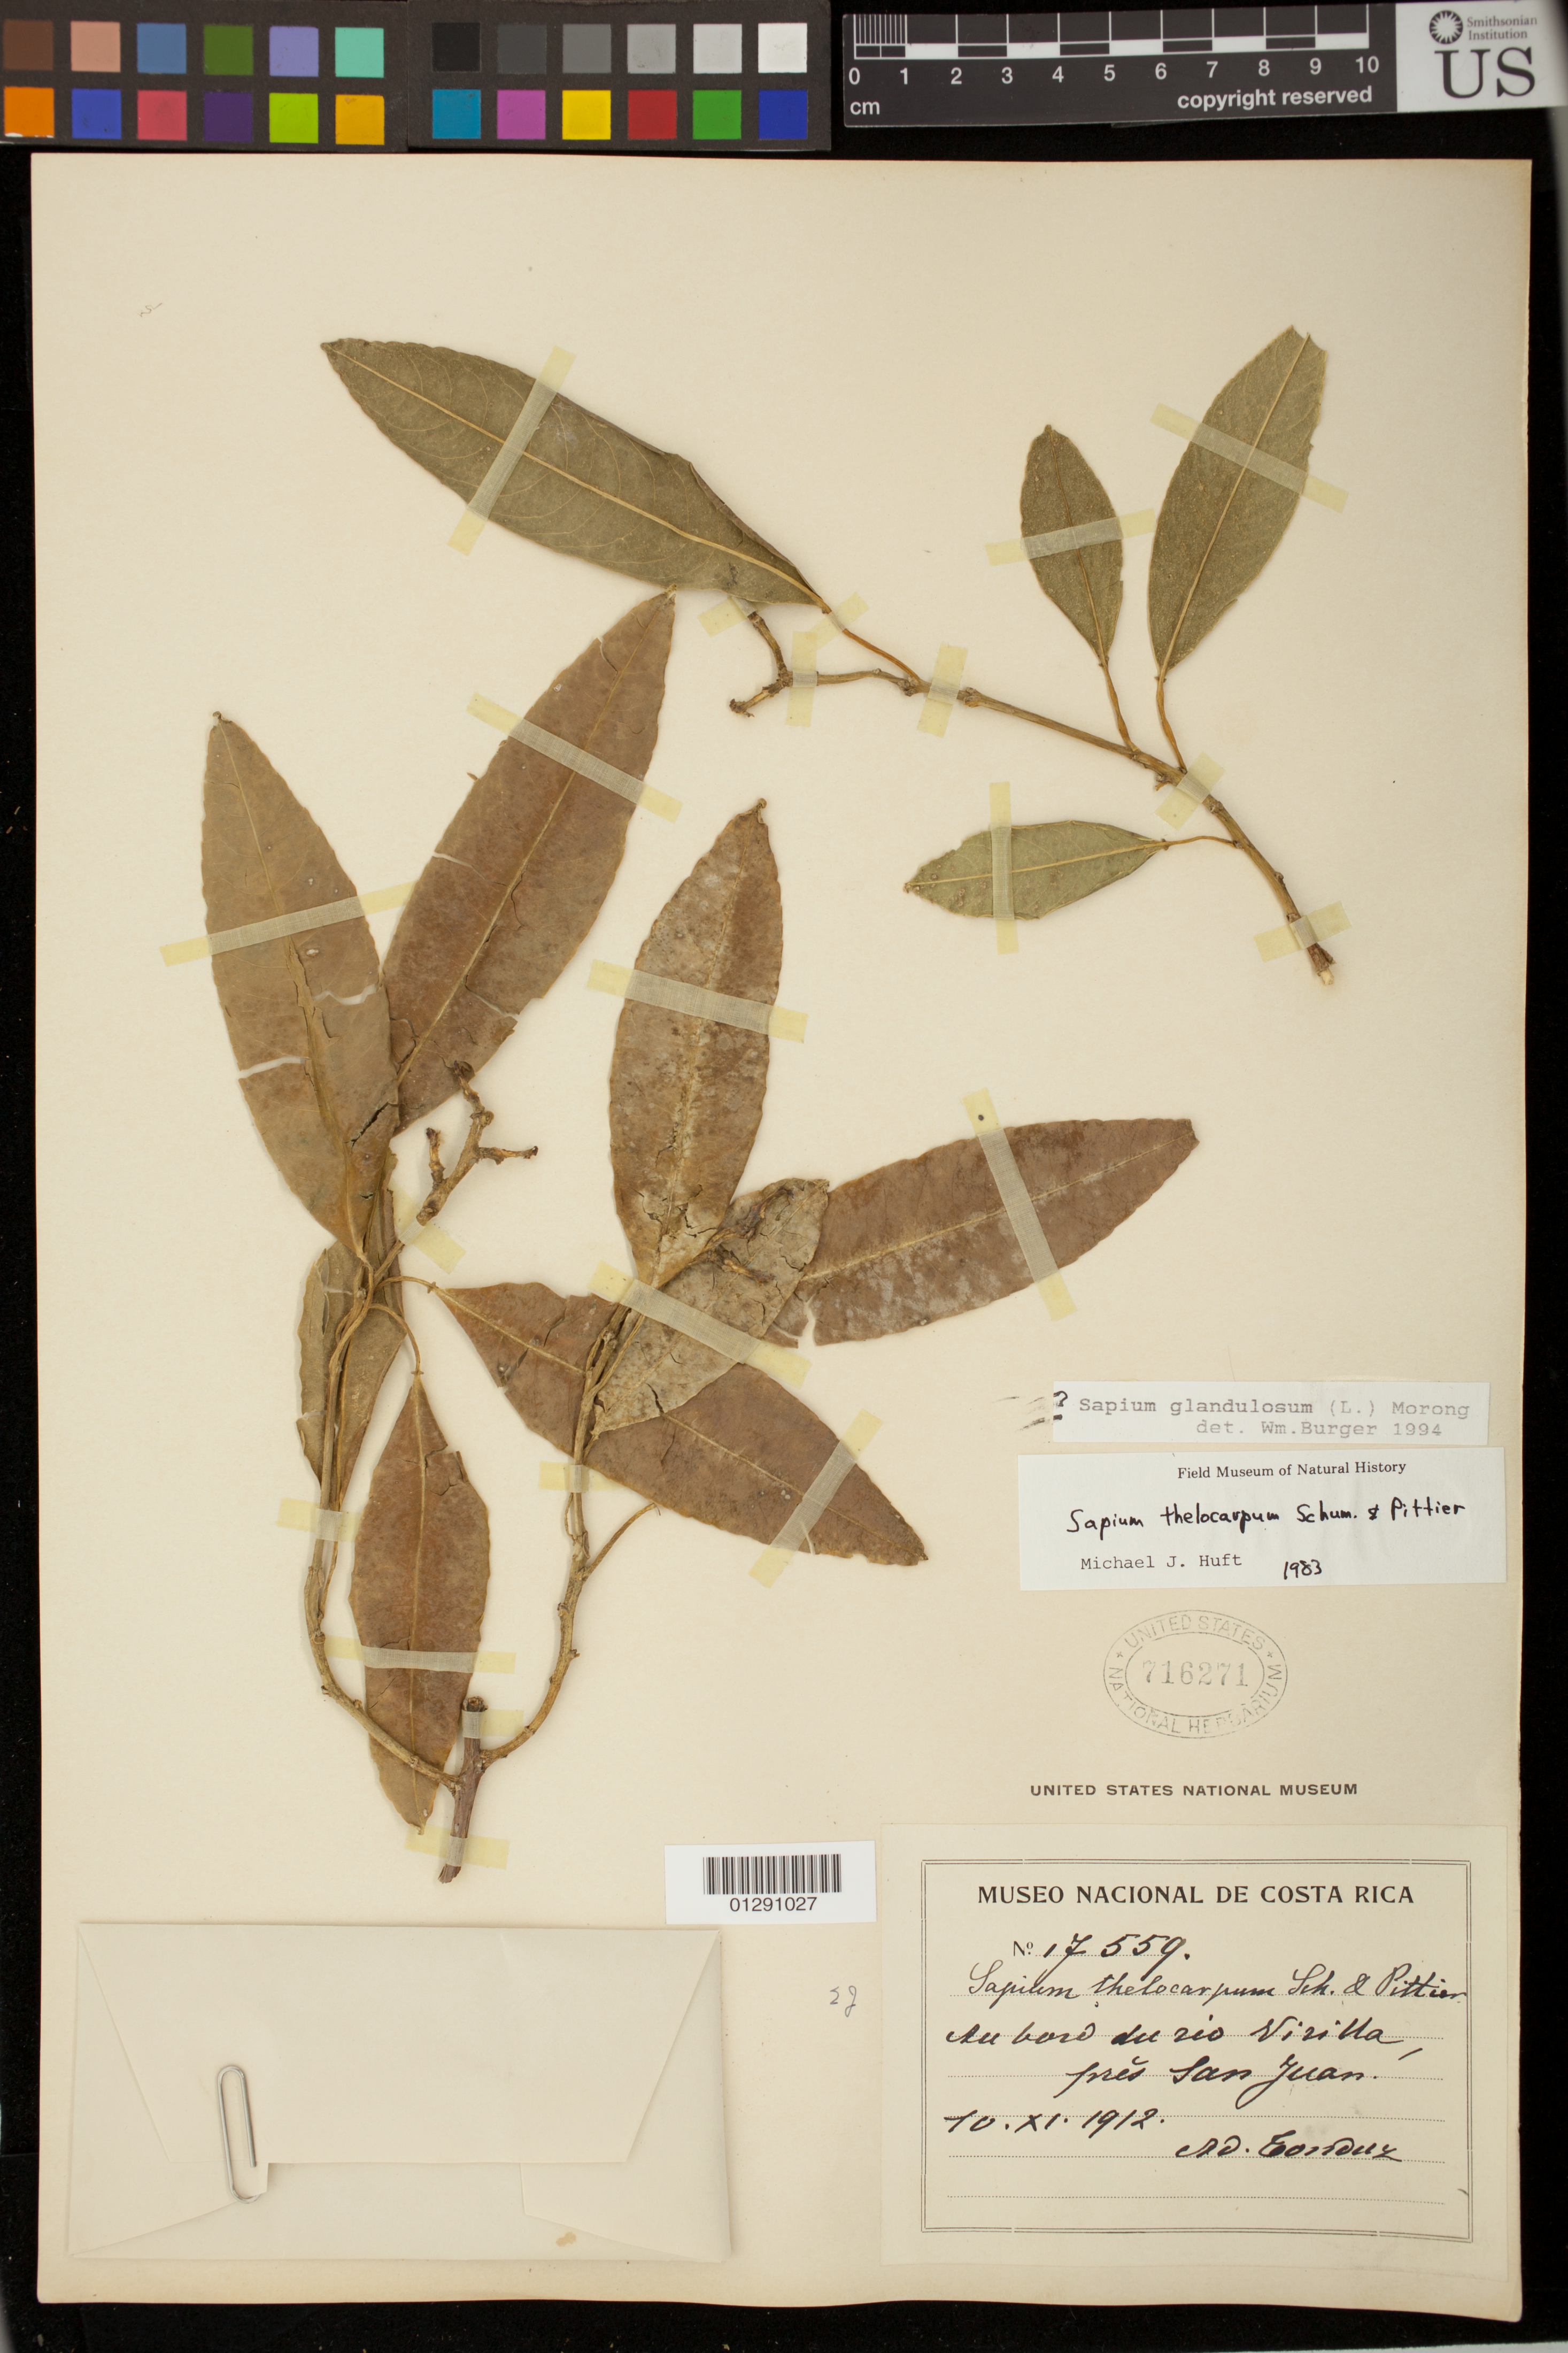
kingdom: Plantae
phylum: Tracheophyta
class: Magnoliopsida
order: Malpighiales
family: Euphorbiaceae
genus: Sapium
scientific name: Sapium glandulosum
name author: (L.) Morong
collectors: A. Tonduz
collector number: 17559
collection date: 1912-11-10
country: Costa Rica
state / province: San Jose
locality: Au bord du Rio Virilla, San Juan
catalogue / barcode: US 716271